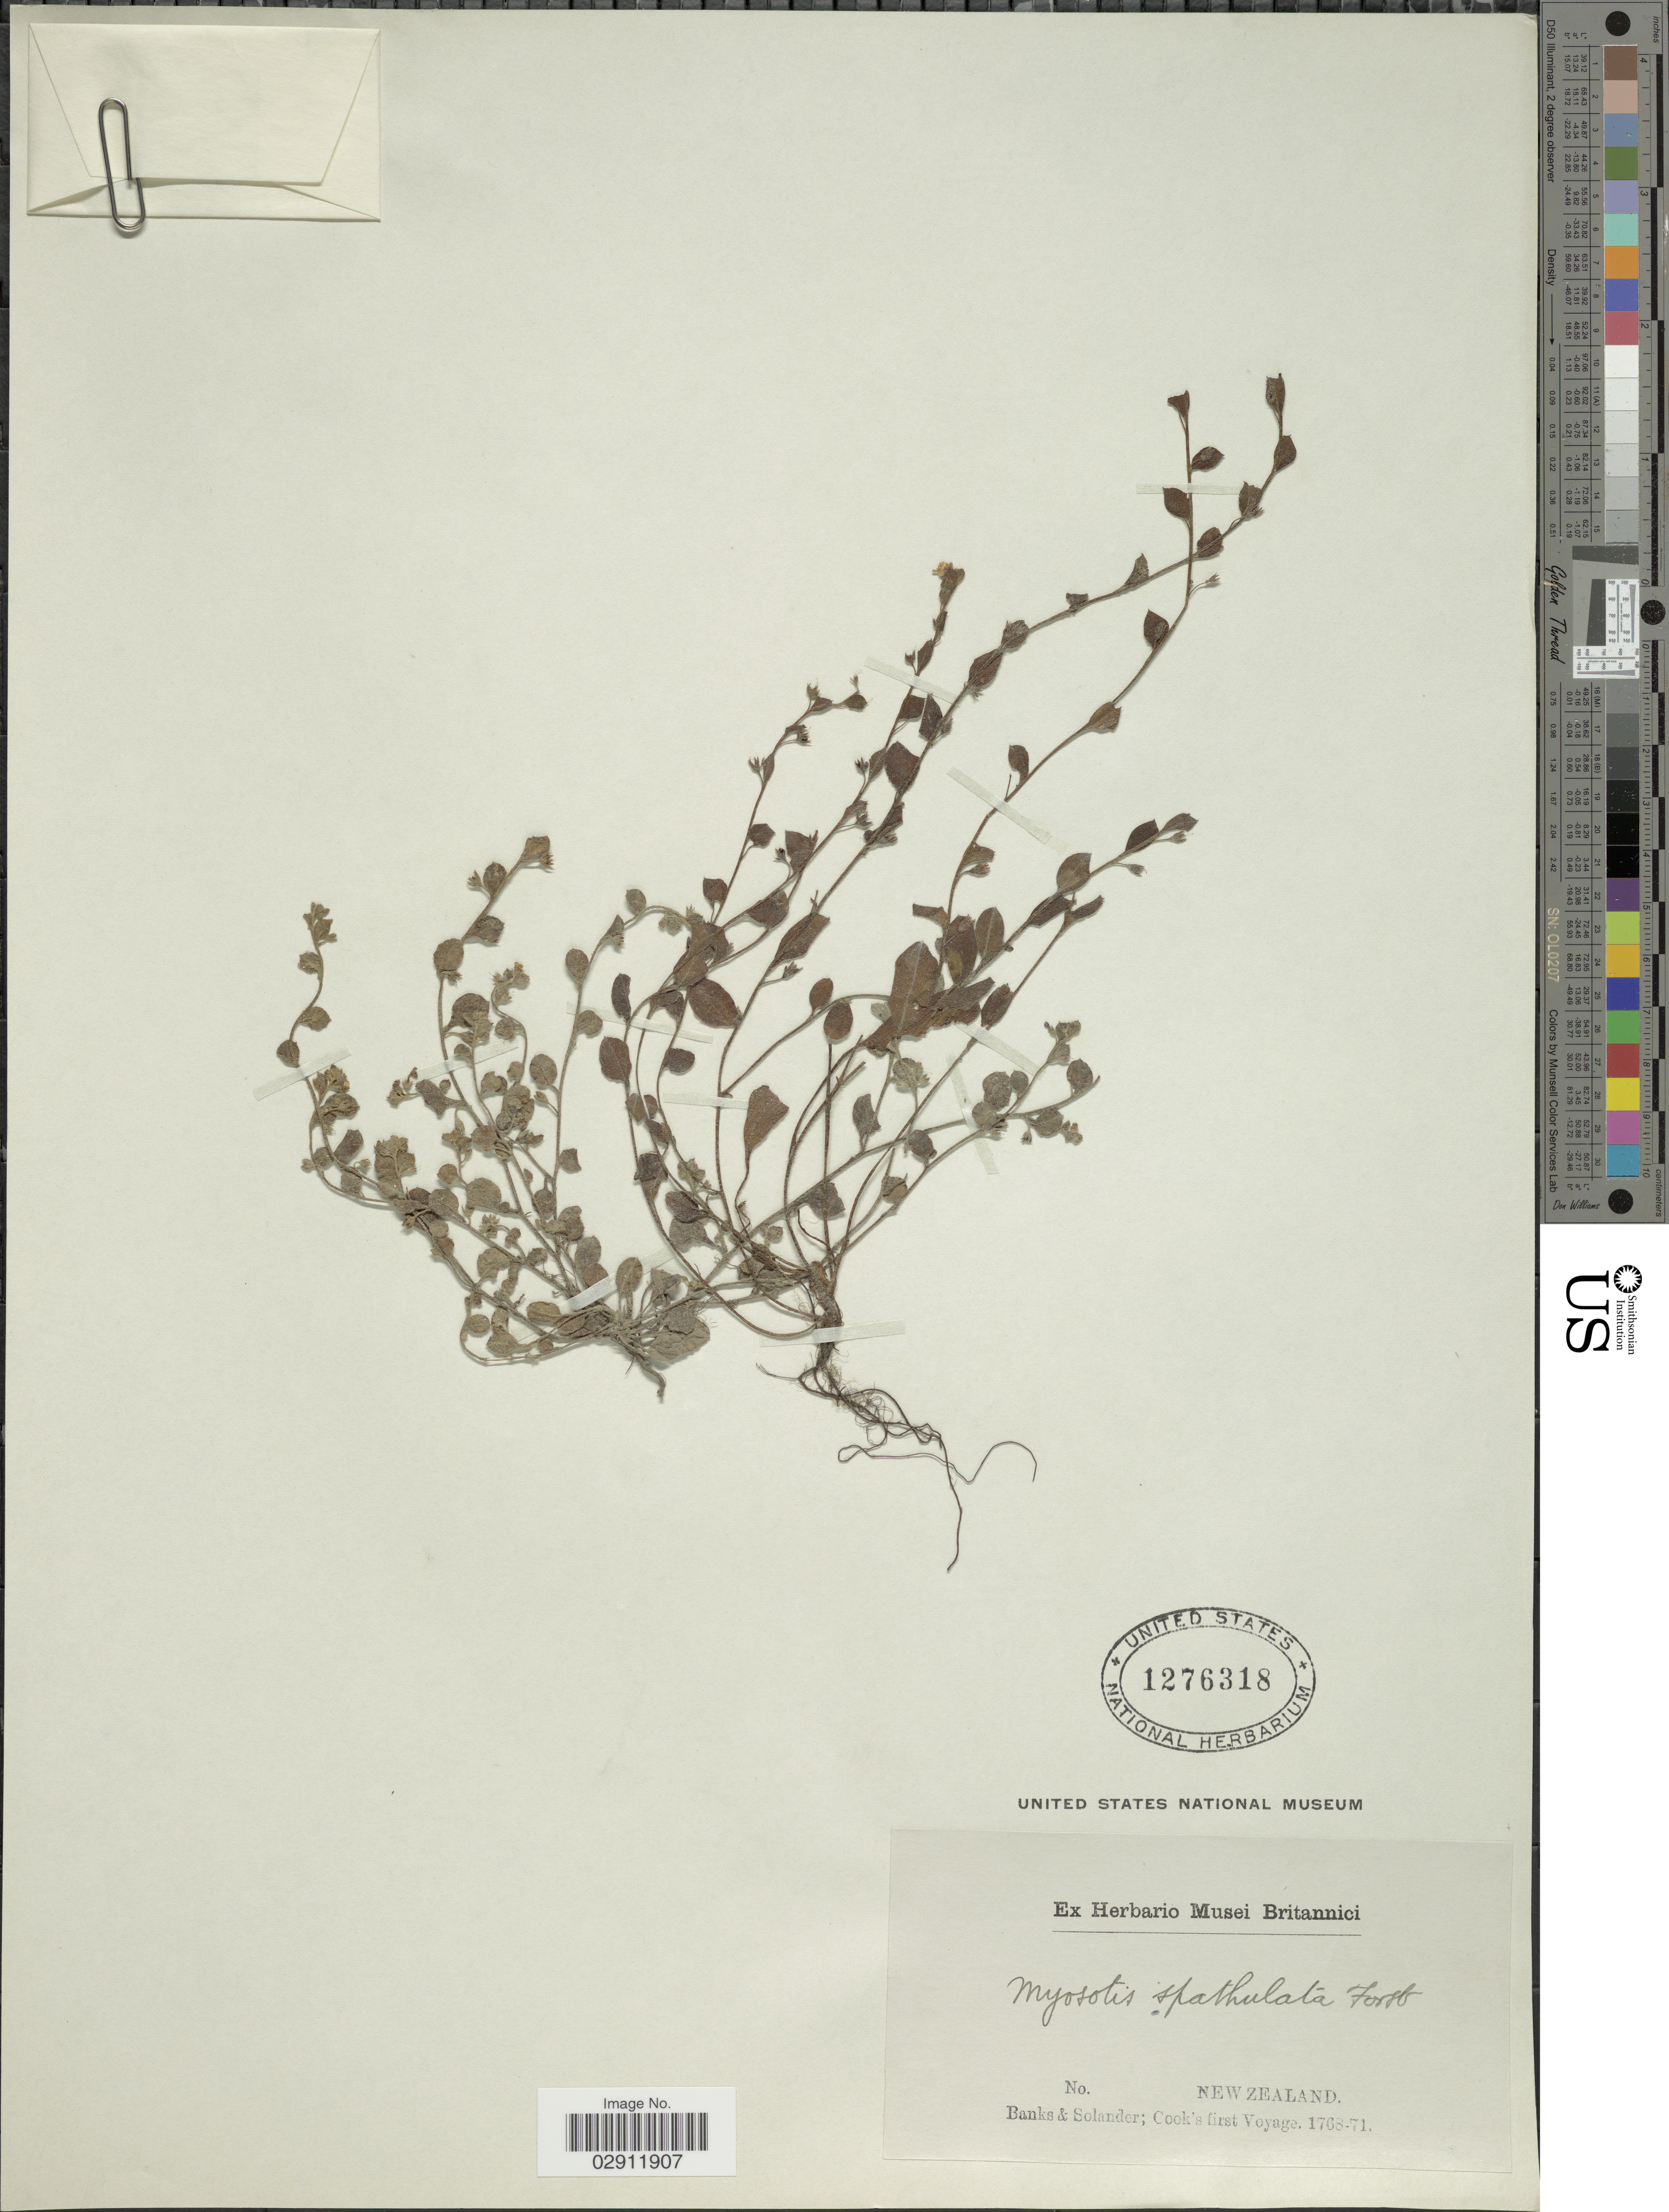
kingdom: Plantae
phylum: Tracheophyta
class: Magnoliopsida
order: Boraginales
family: Boraginaceae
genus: Myosotis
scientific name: Myosotis spathulata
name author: G. Forst.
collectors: -- Banks & -- Solander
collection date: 1768/1771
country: New Zealand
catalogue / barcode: US 1276318